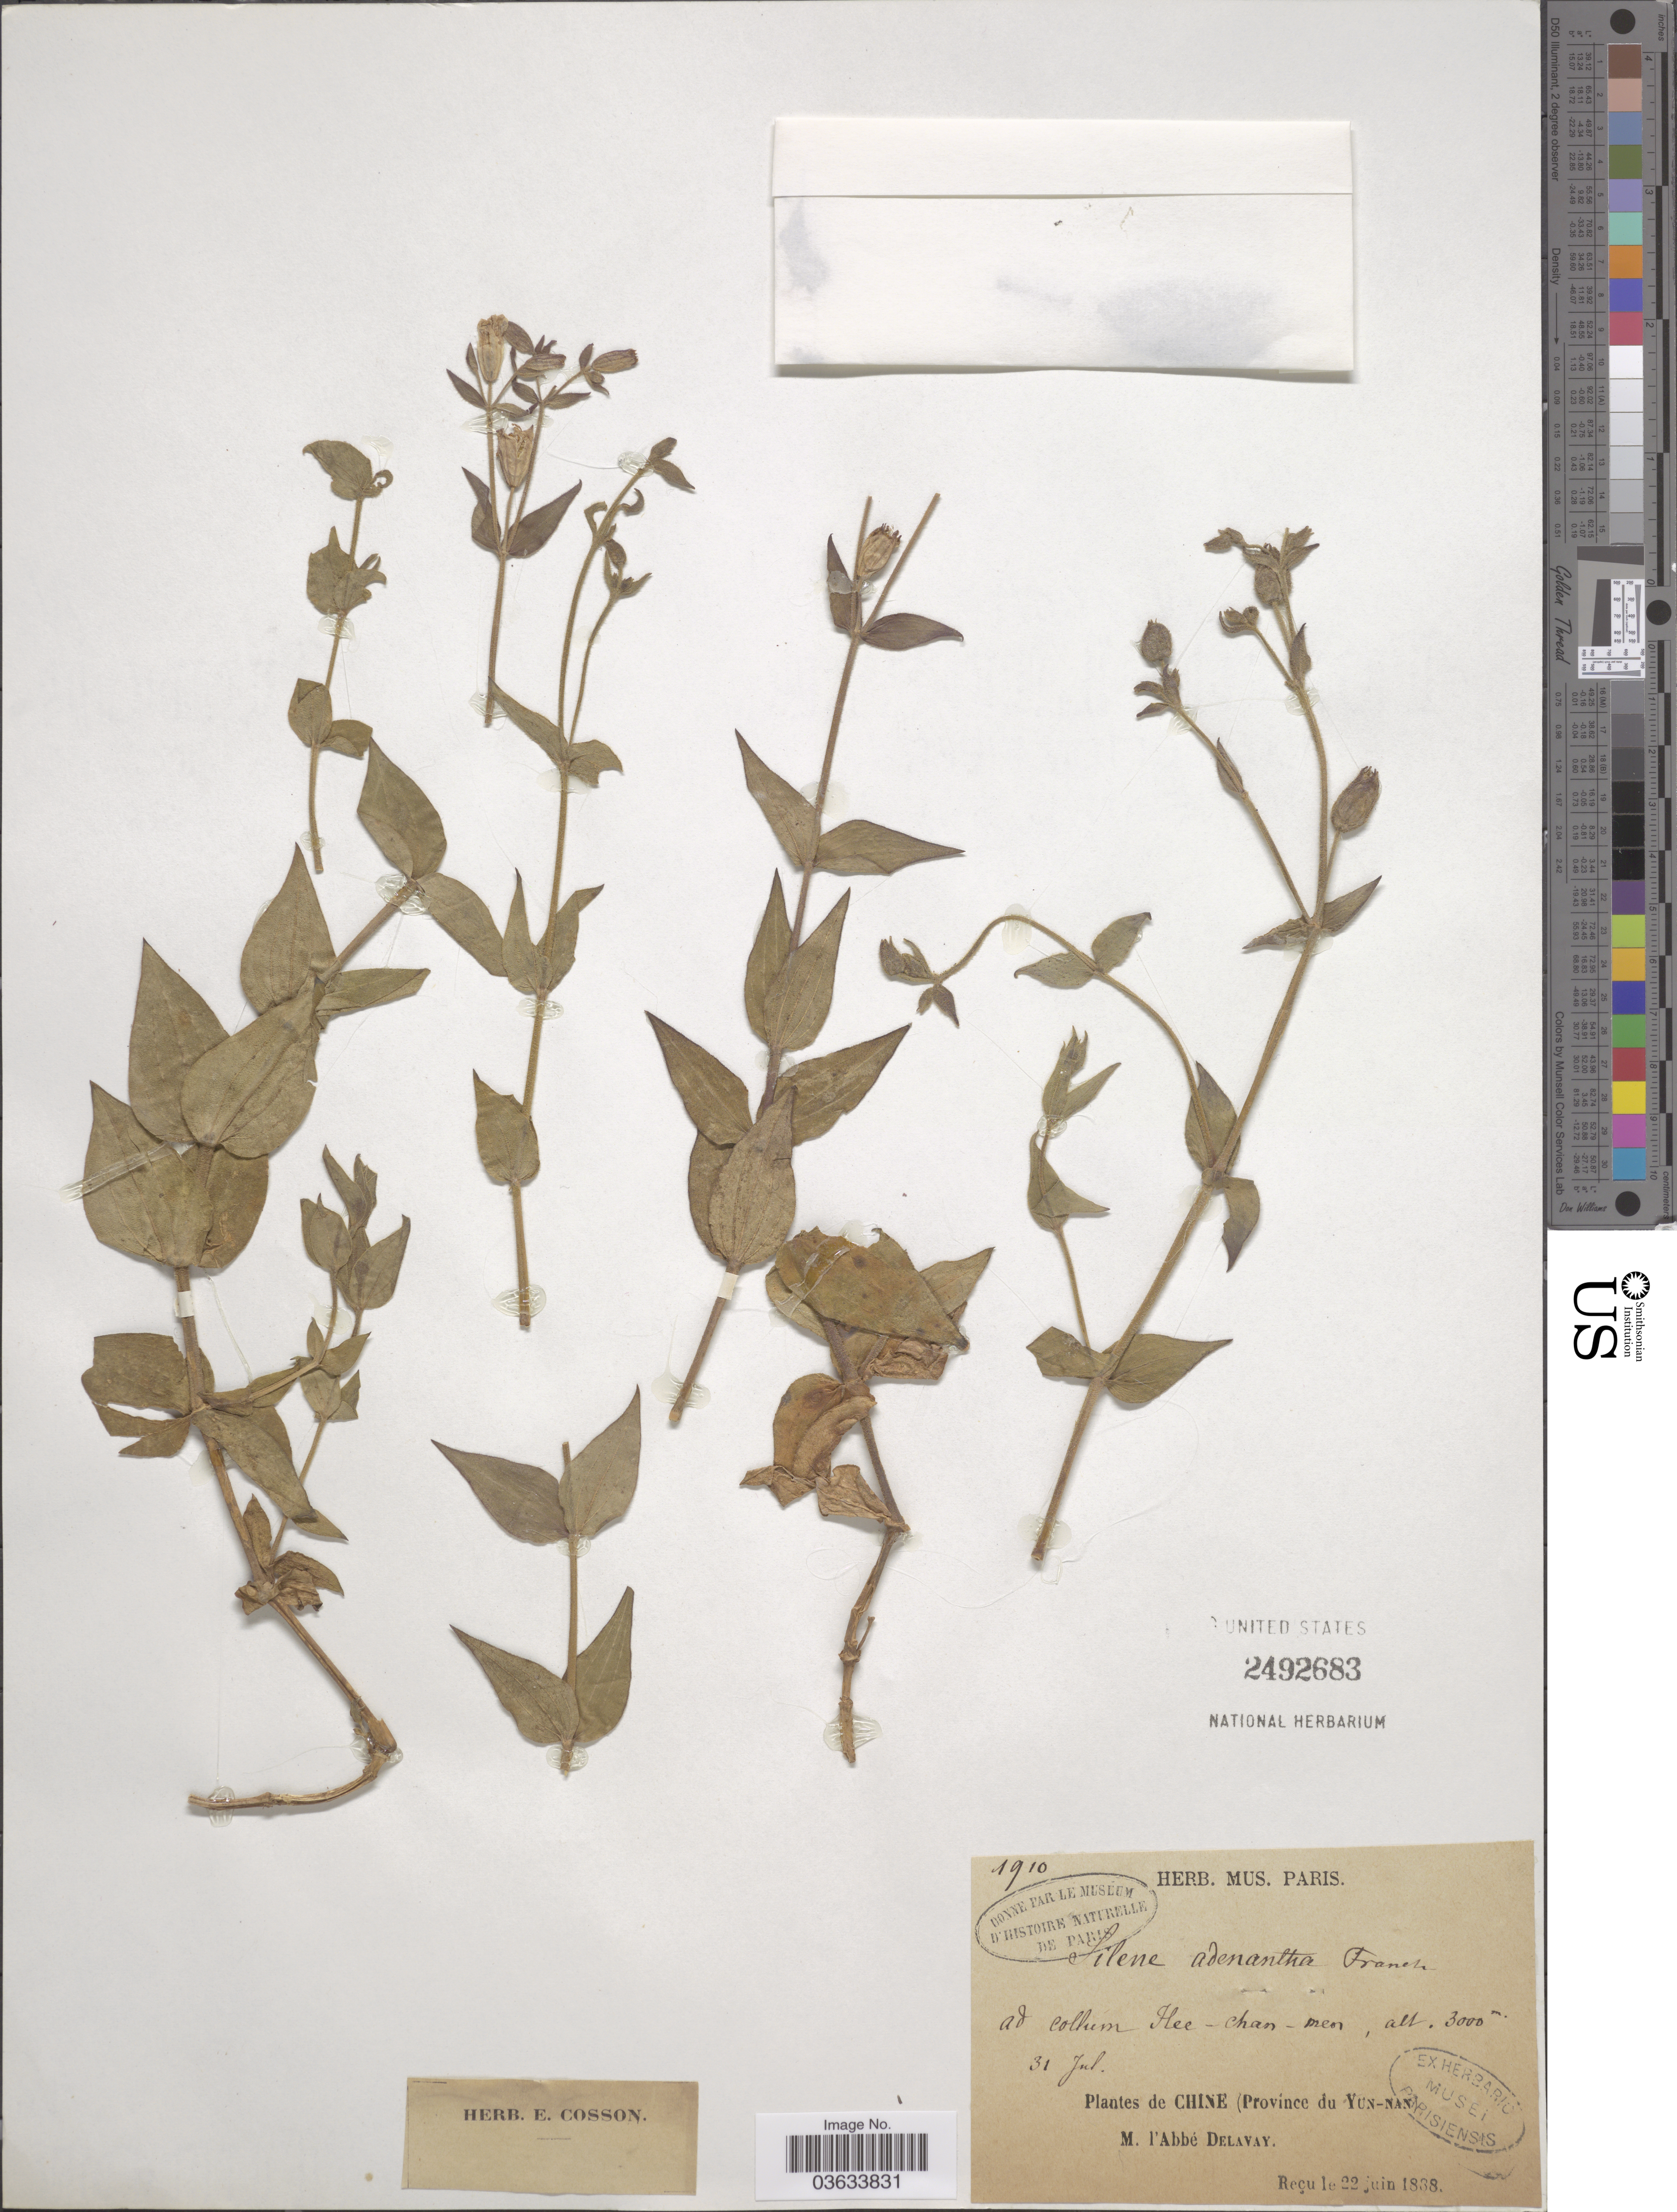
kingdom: Plantae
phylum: Tracheophyta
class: Magnoliopsida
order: Caryophyllales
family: Caryophyllaceae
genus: Silene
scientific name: Silene adenantha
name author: Franch.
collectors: P. Delavay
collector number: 1910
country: China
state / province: Yunnan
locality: Ad collum Hee-chan-men. [interpreted]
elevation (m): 3000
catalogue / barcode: US 2492683